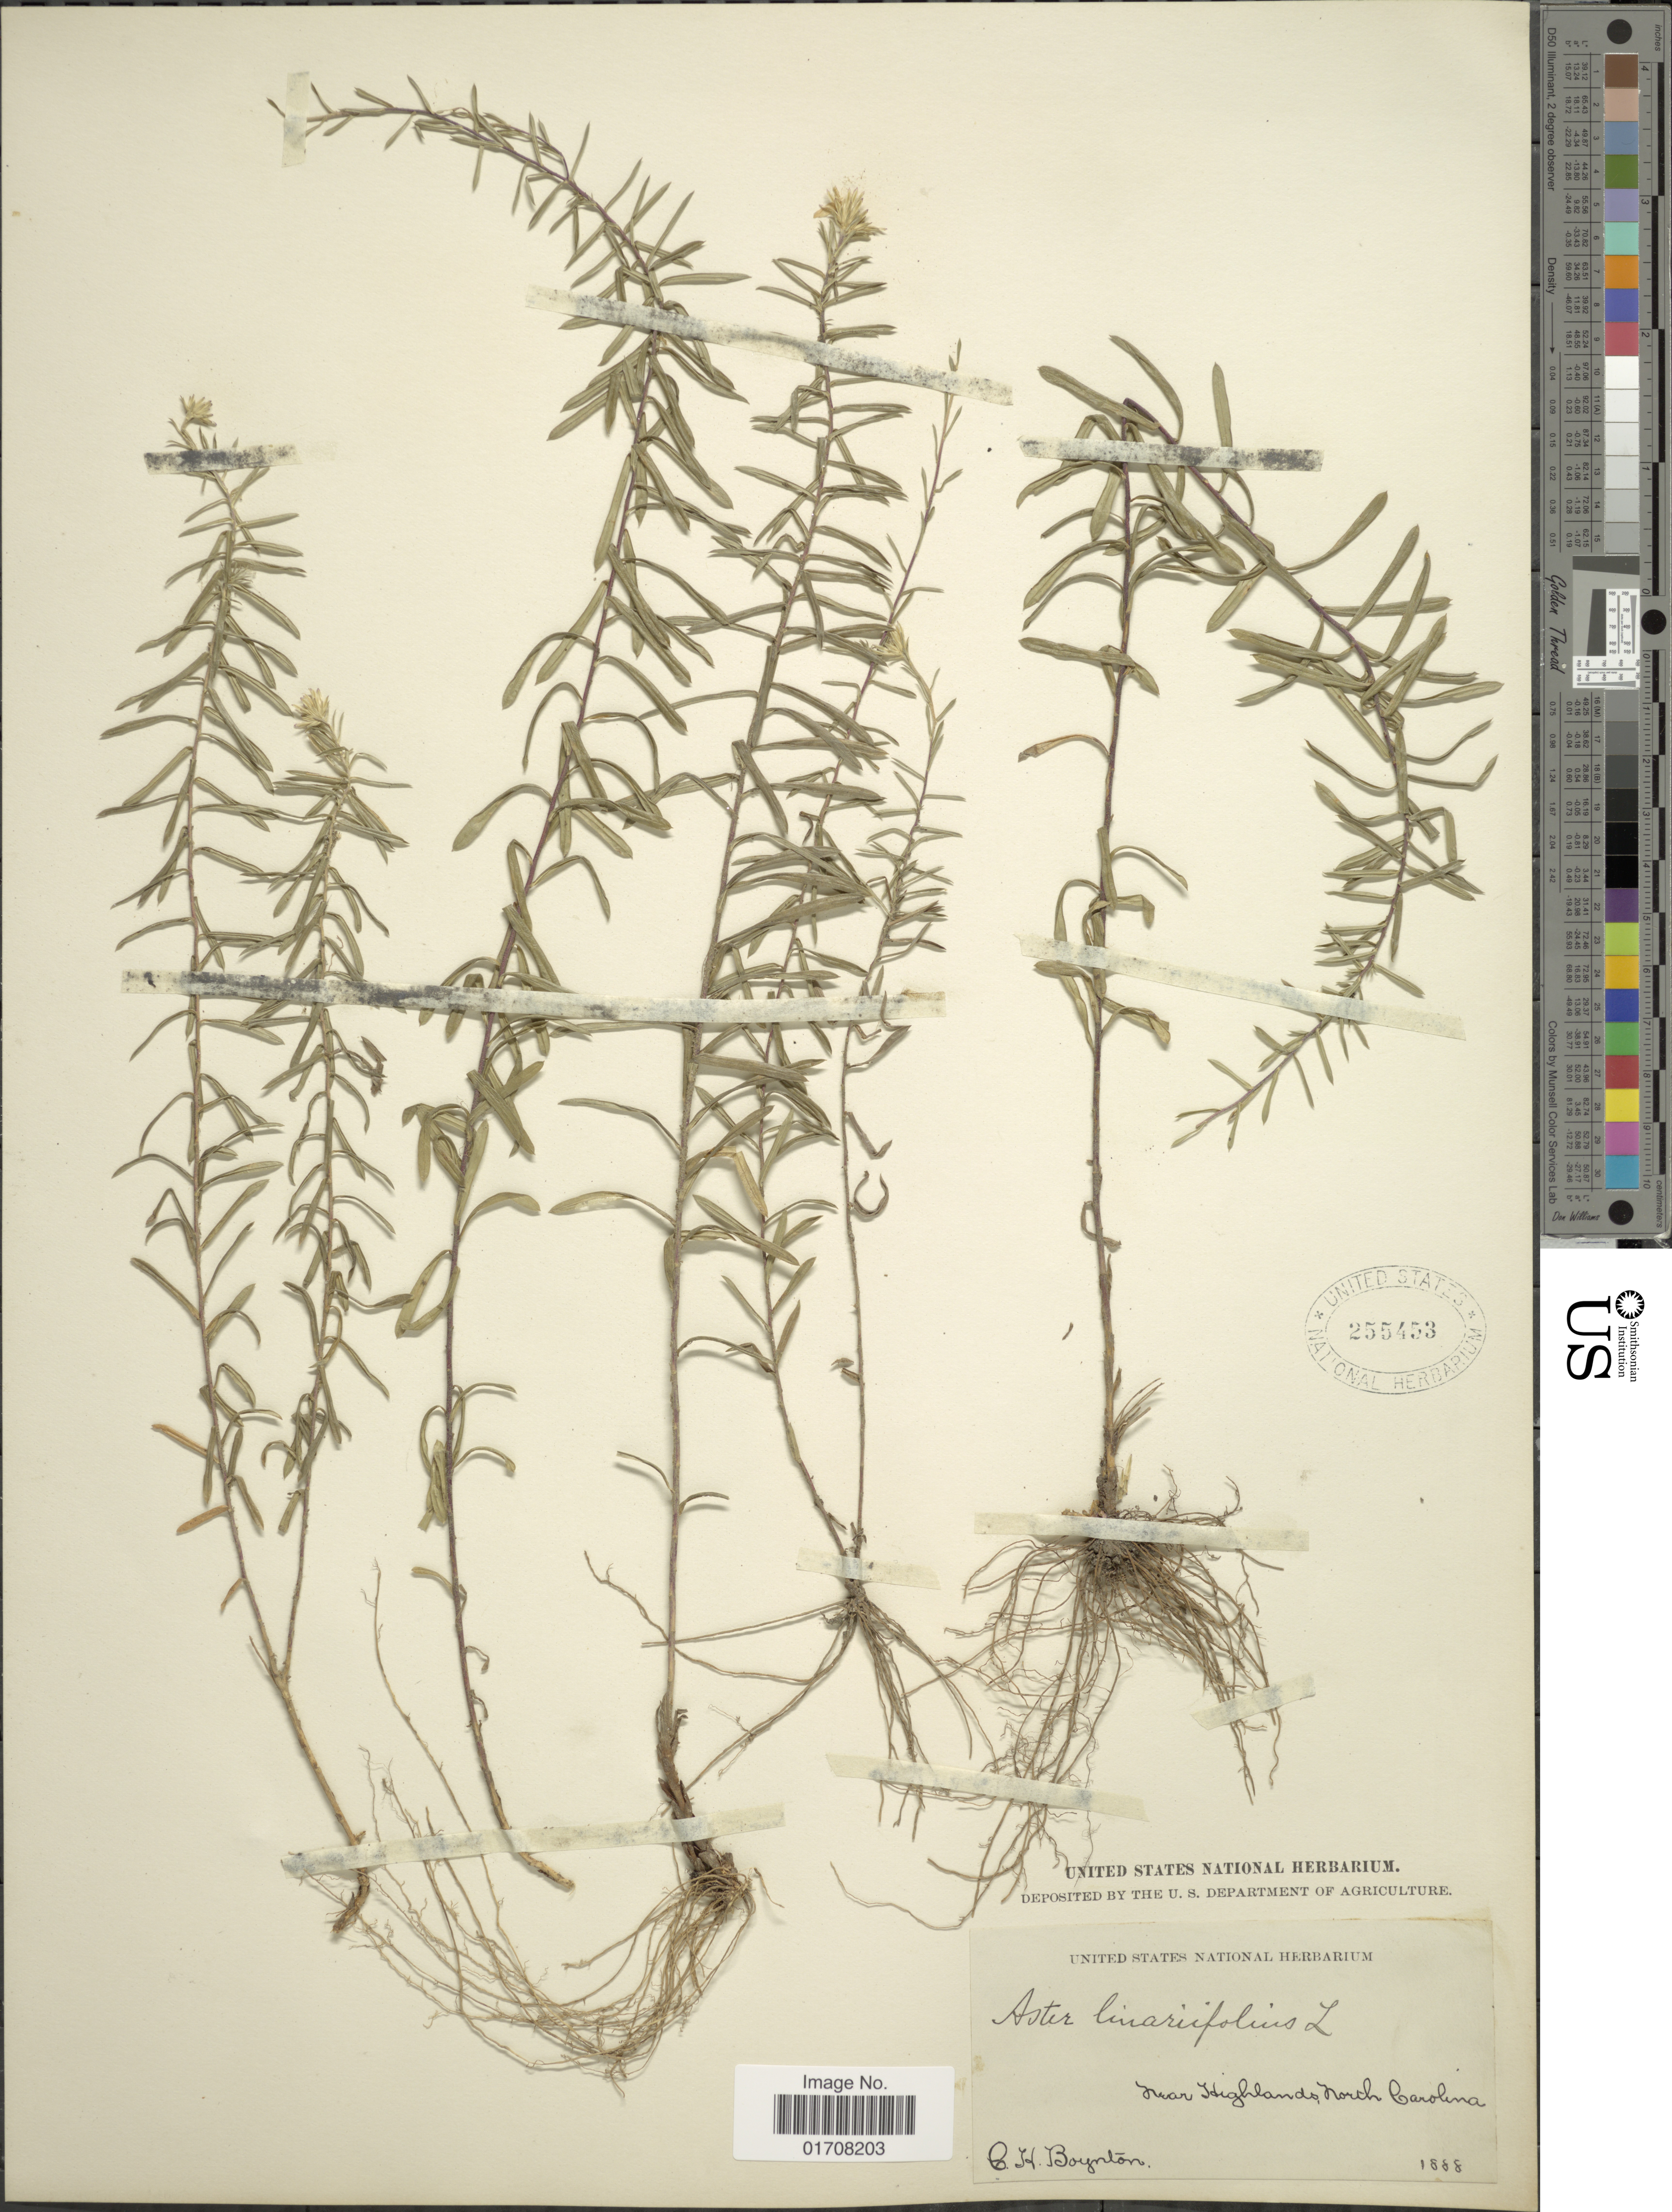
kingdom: Plantae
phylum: Tracheophyta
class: Magnoliopsida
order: Asterales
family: Asteraceae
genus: Ionactis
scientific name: Ionactis linariifolia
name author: (L.) Greene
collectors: C. Boynton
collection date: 1888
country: United States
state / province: North Carolina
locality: Near Highlands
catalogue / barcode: US 255453